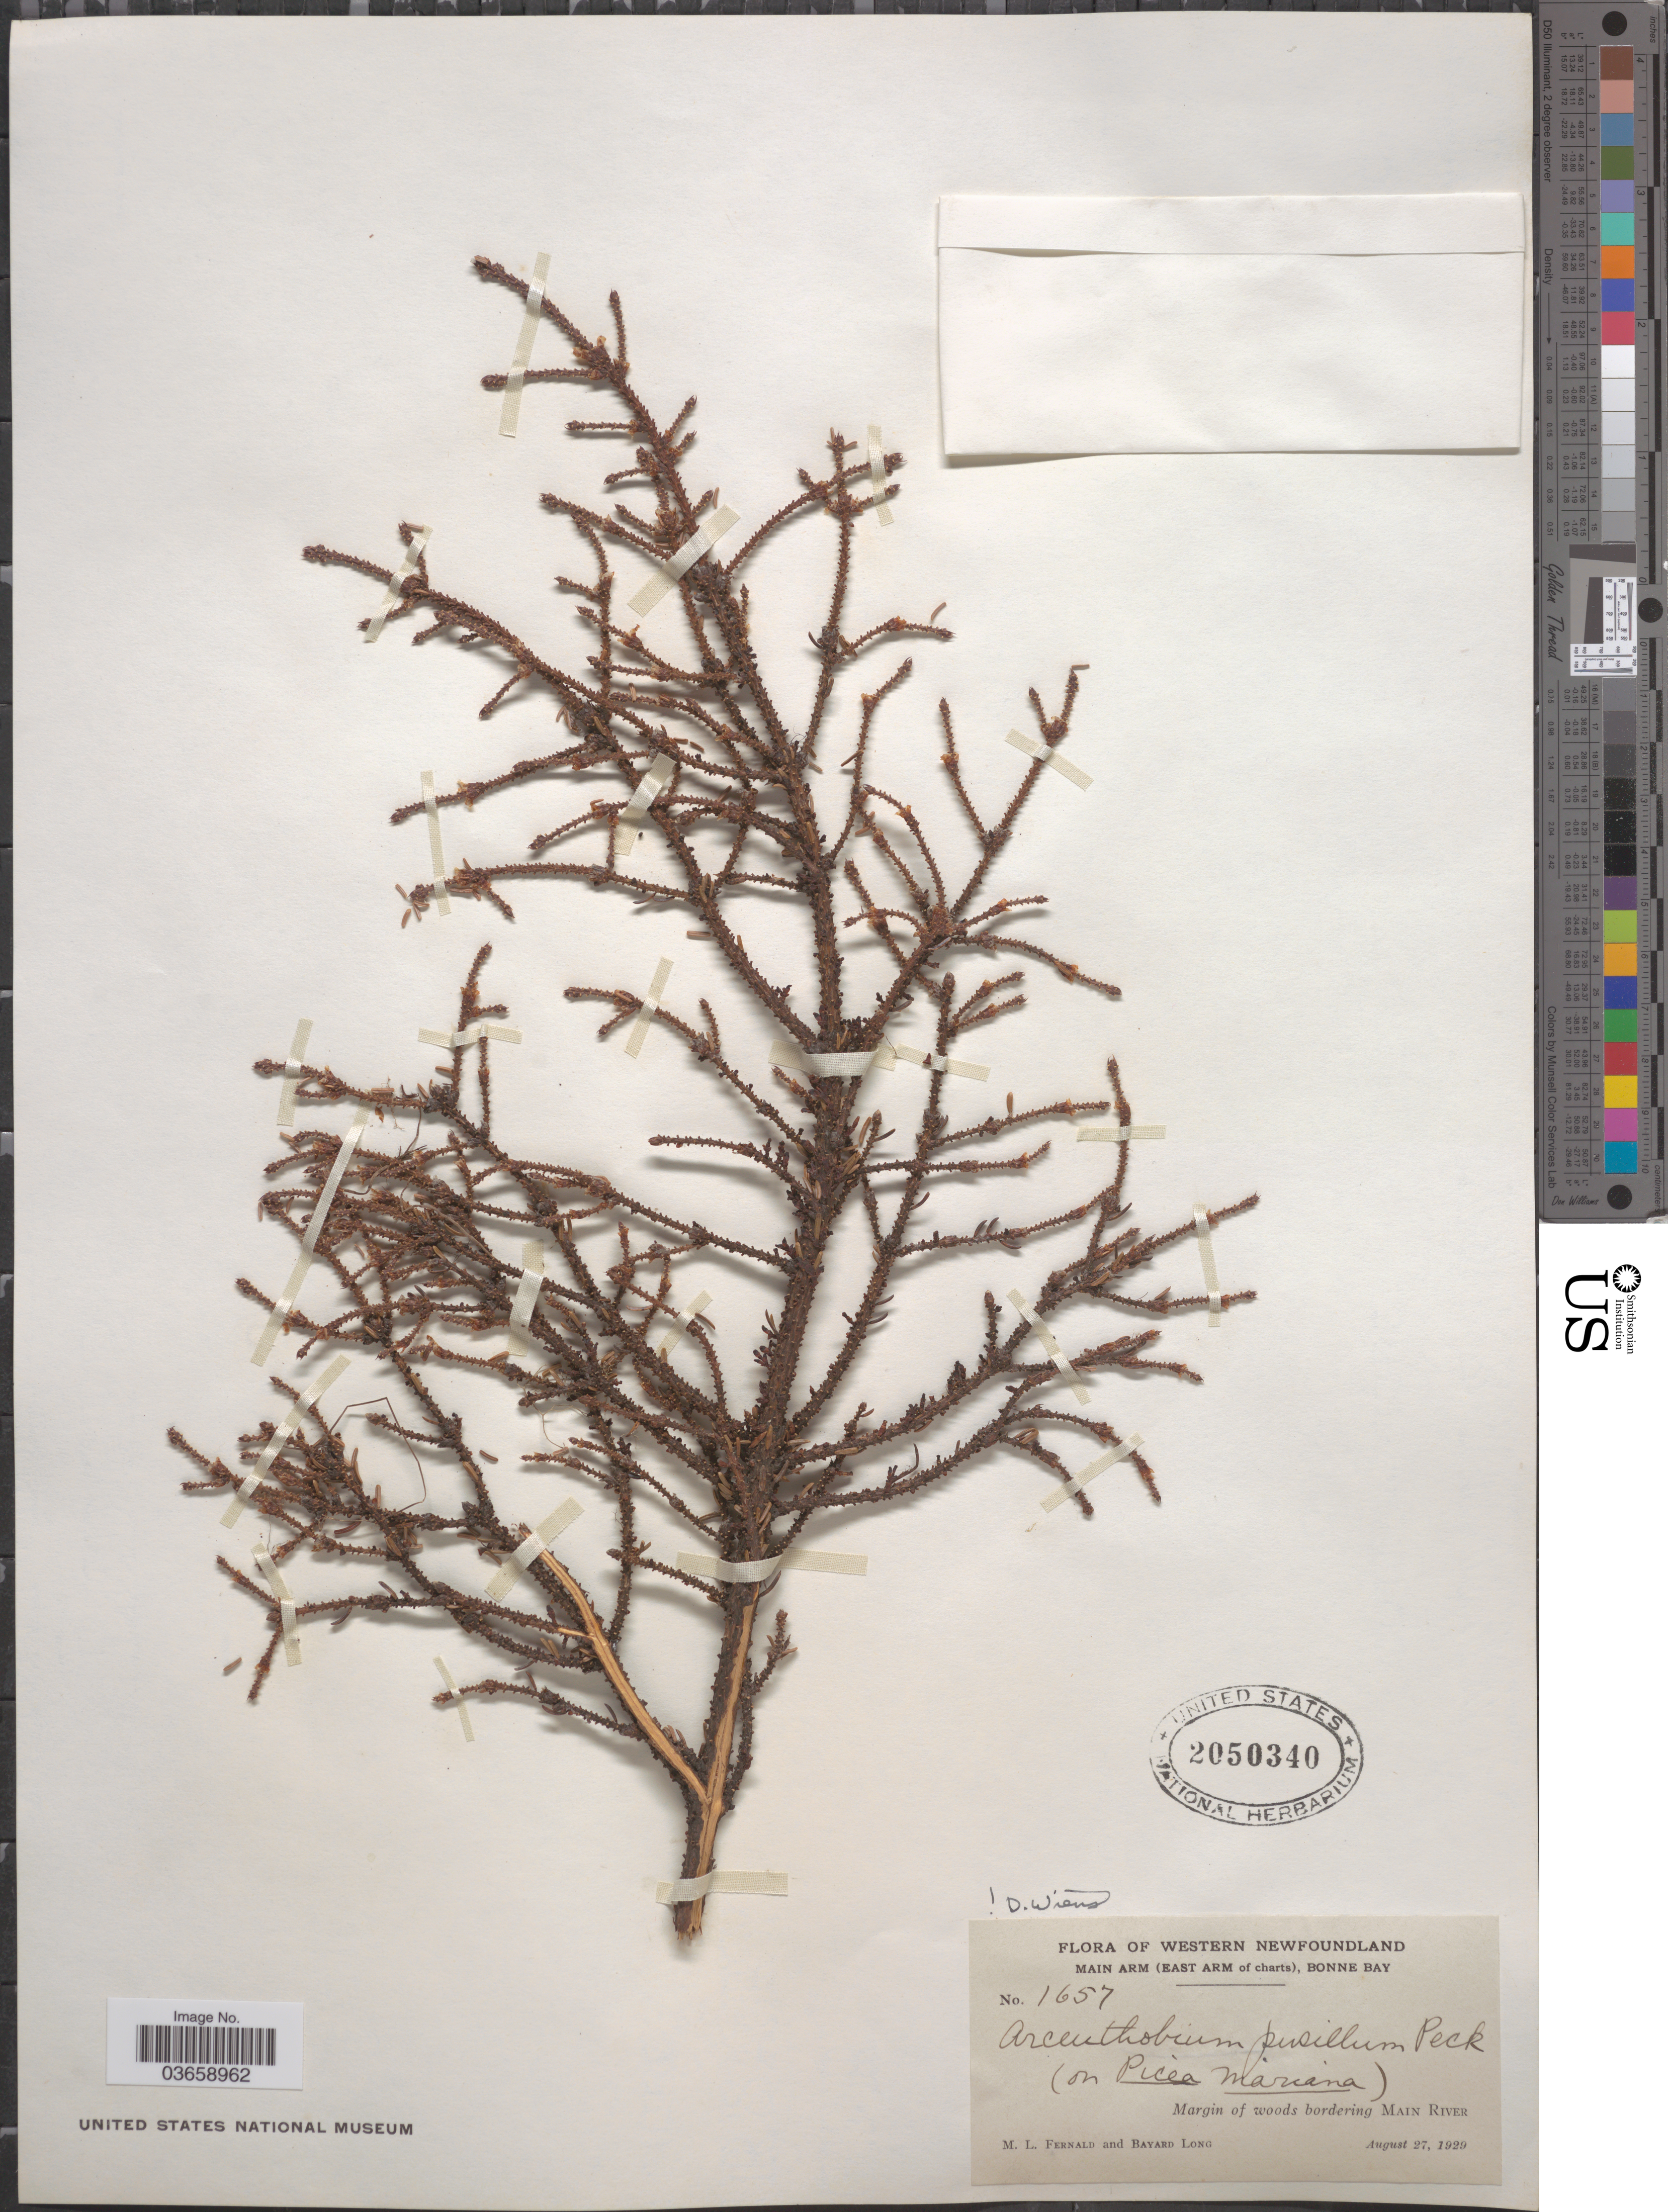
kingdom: Plantae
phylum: Tracheophyta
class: Magnoliopsida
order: Santalales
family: Viscaceae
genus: Arceuthobium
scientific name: Arceuthobium pusillum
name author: Peck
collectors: M. L. Fernald & B. Long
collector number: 1657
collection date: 1929-08-27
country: Canada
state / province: Newfoundland and Labrador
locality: Western Newfoundland. Main Arm (East Arm of charts), Bonne Bay. Margin of woods bordering Main River.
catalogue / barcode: US 2050340